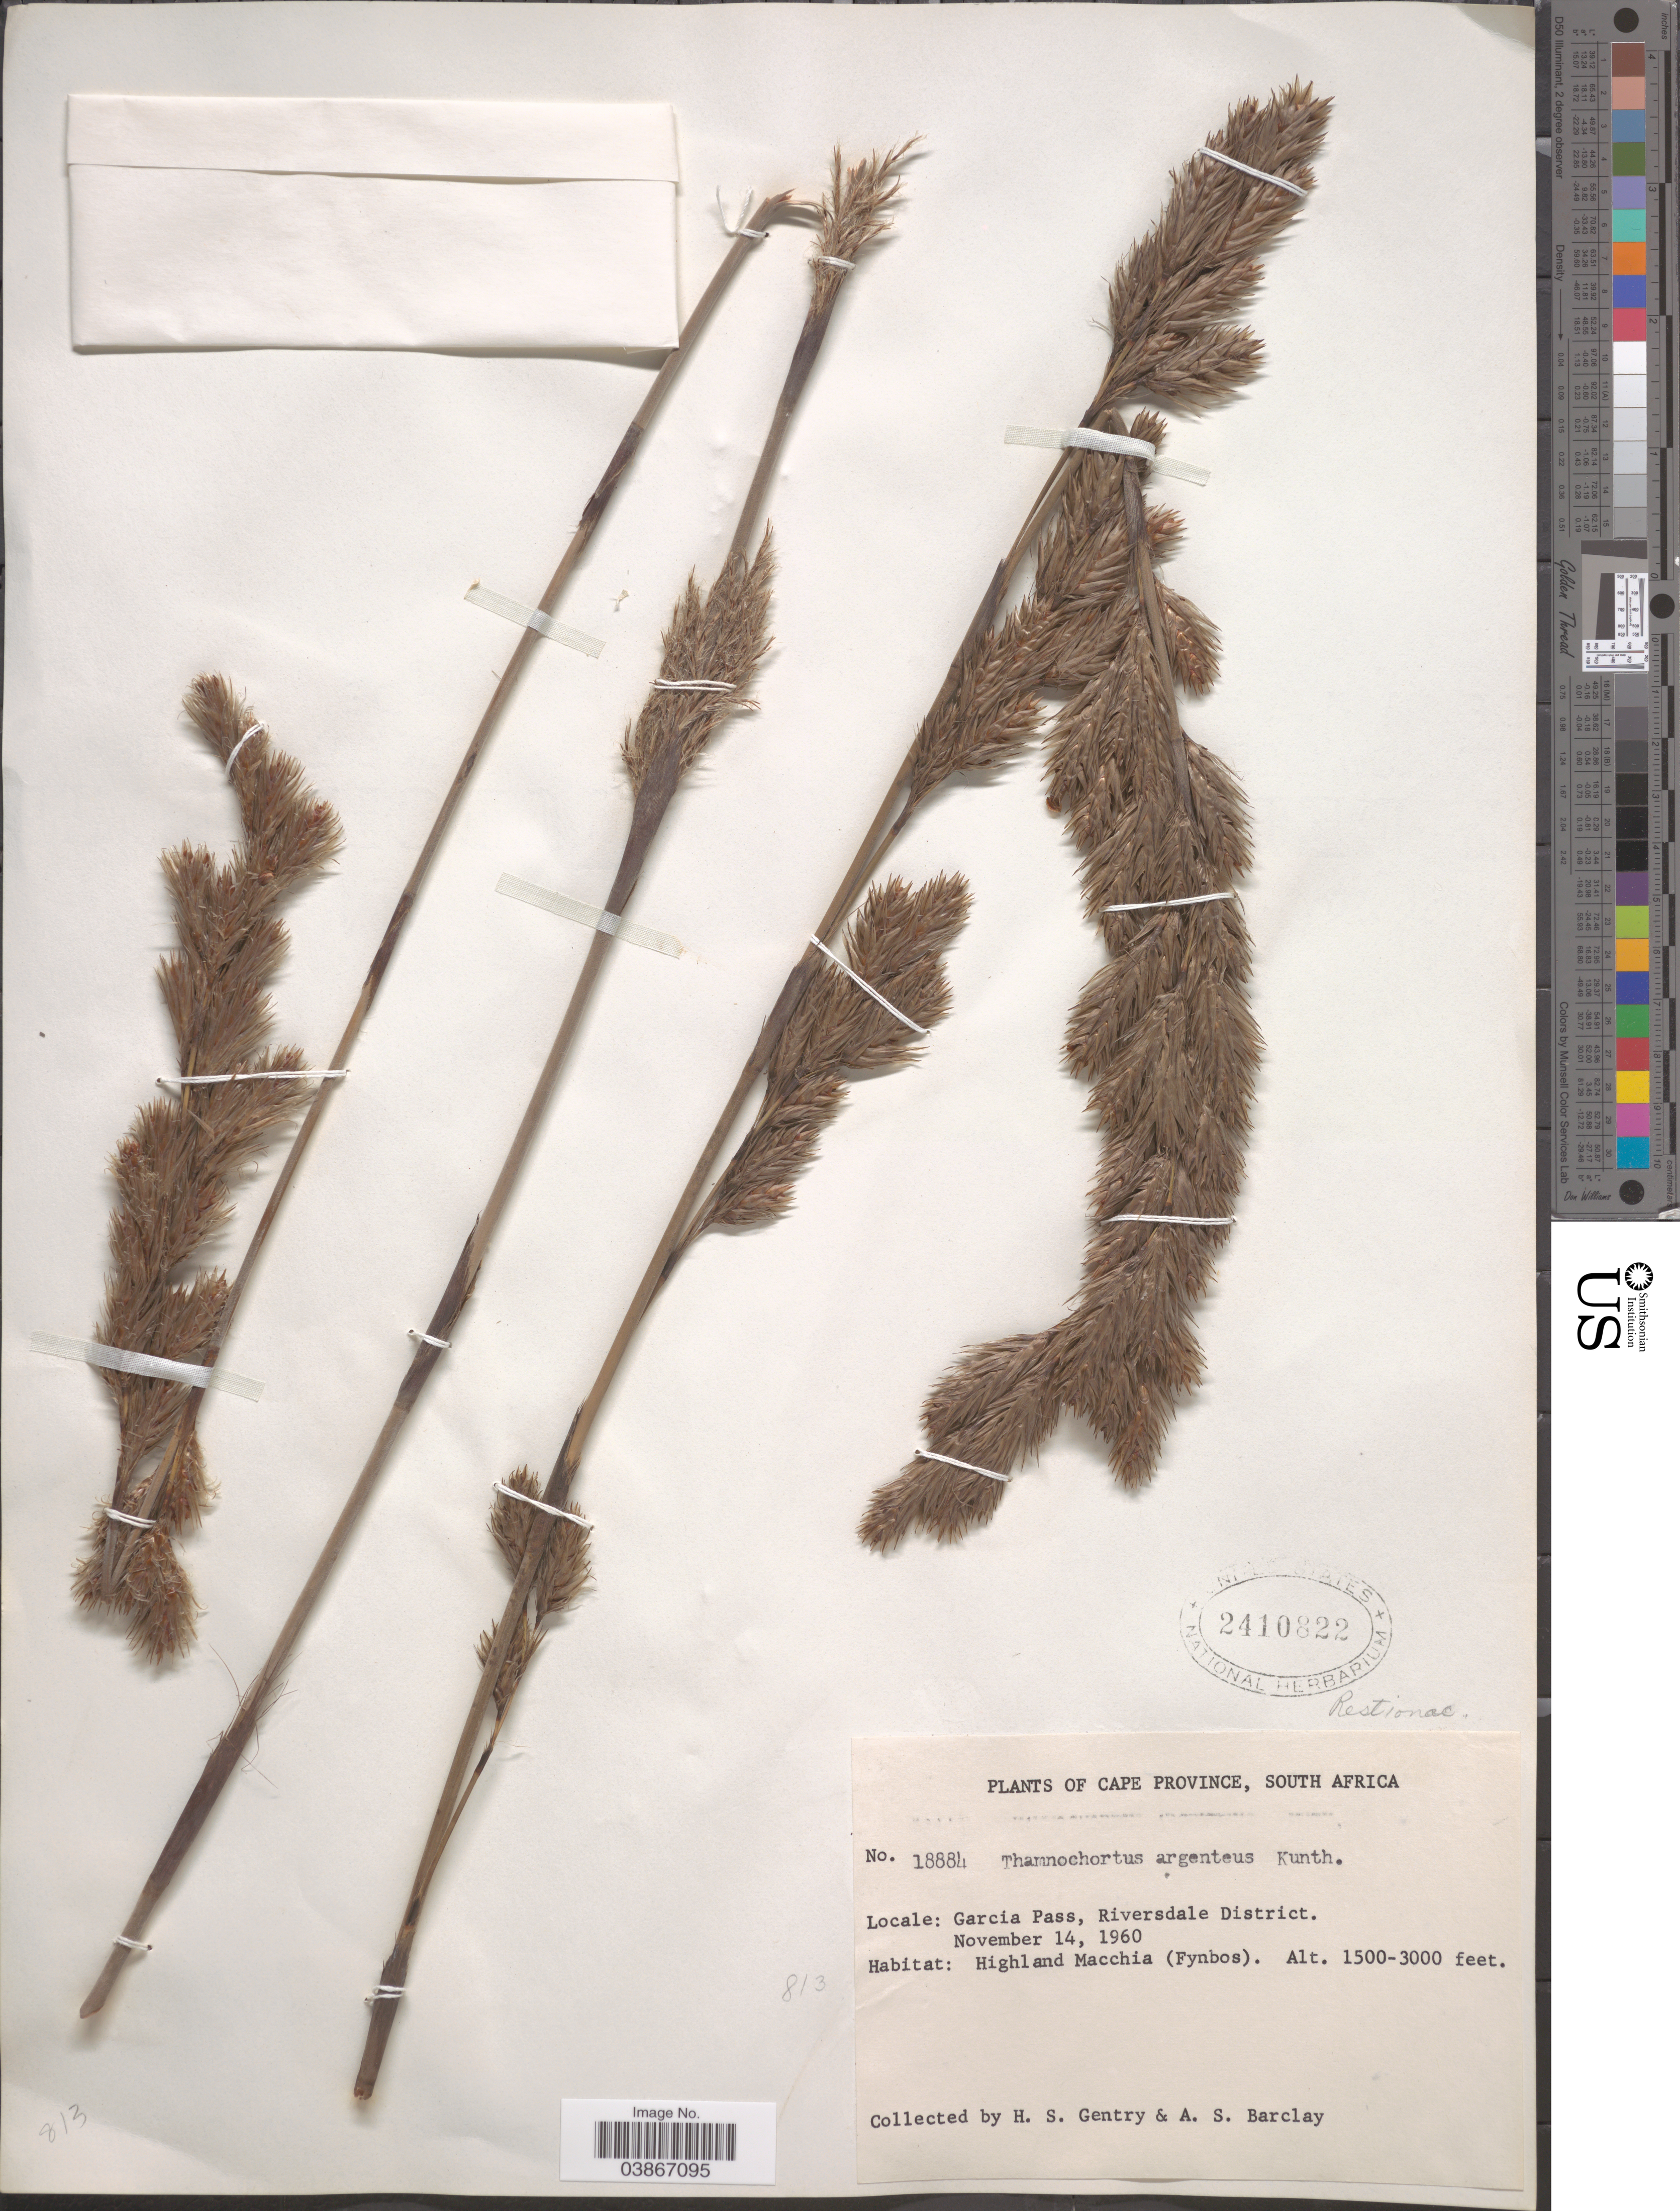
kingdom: Plantae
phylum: Tracheophyta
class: Liliopsida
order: Poales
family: Restionaceae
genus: Thamnochortus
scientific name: Thamnochortus argenteus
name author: (Thunb.) Kunth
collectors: H. S. Gentry & A. S. Barclay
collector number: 18884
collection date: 1960-11-14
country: South Africa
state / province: Western Cape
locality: Garcia Pass, Riversdale District. Highland Macchia (Fynbos).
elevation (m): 457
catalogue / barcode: US 2410822